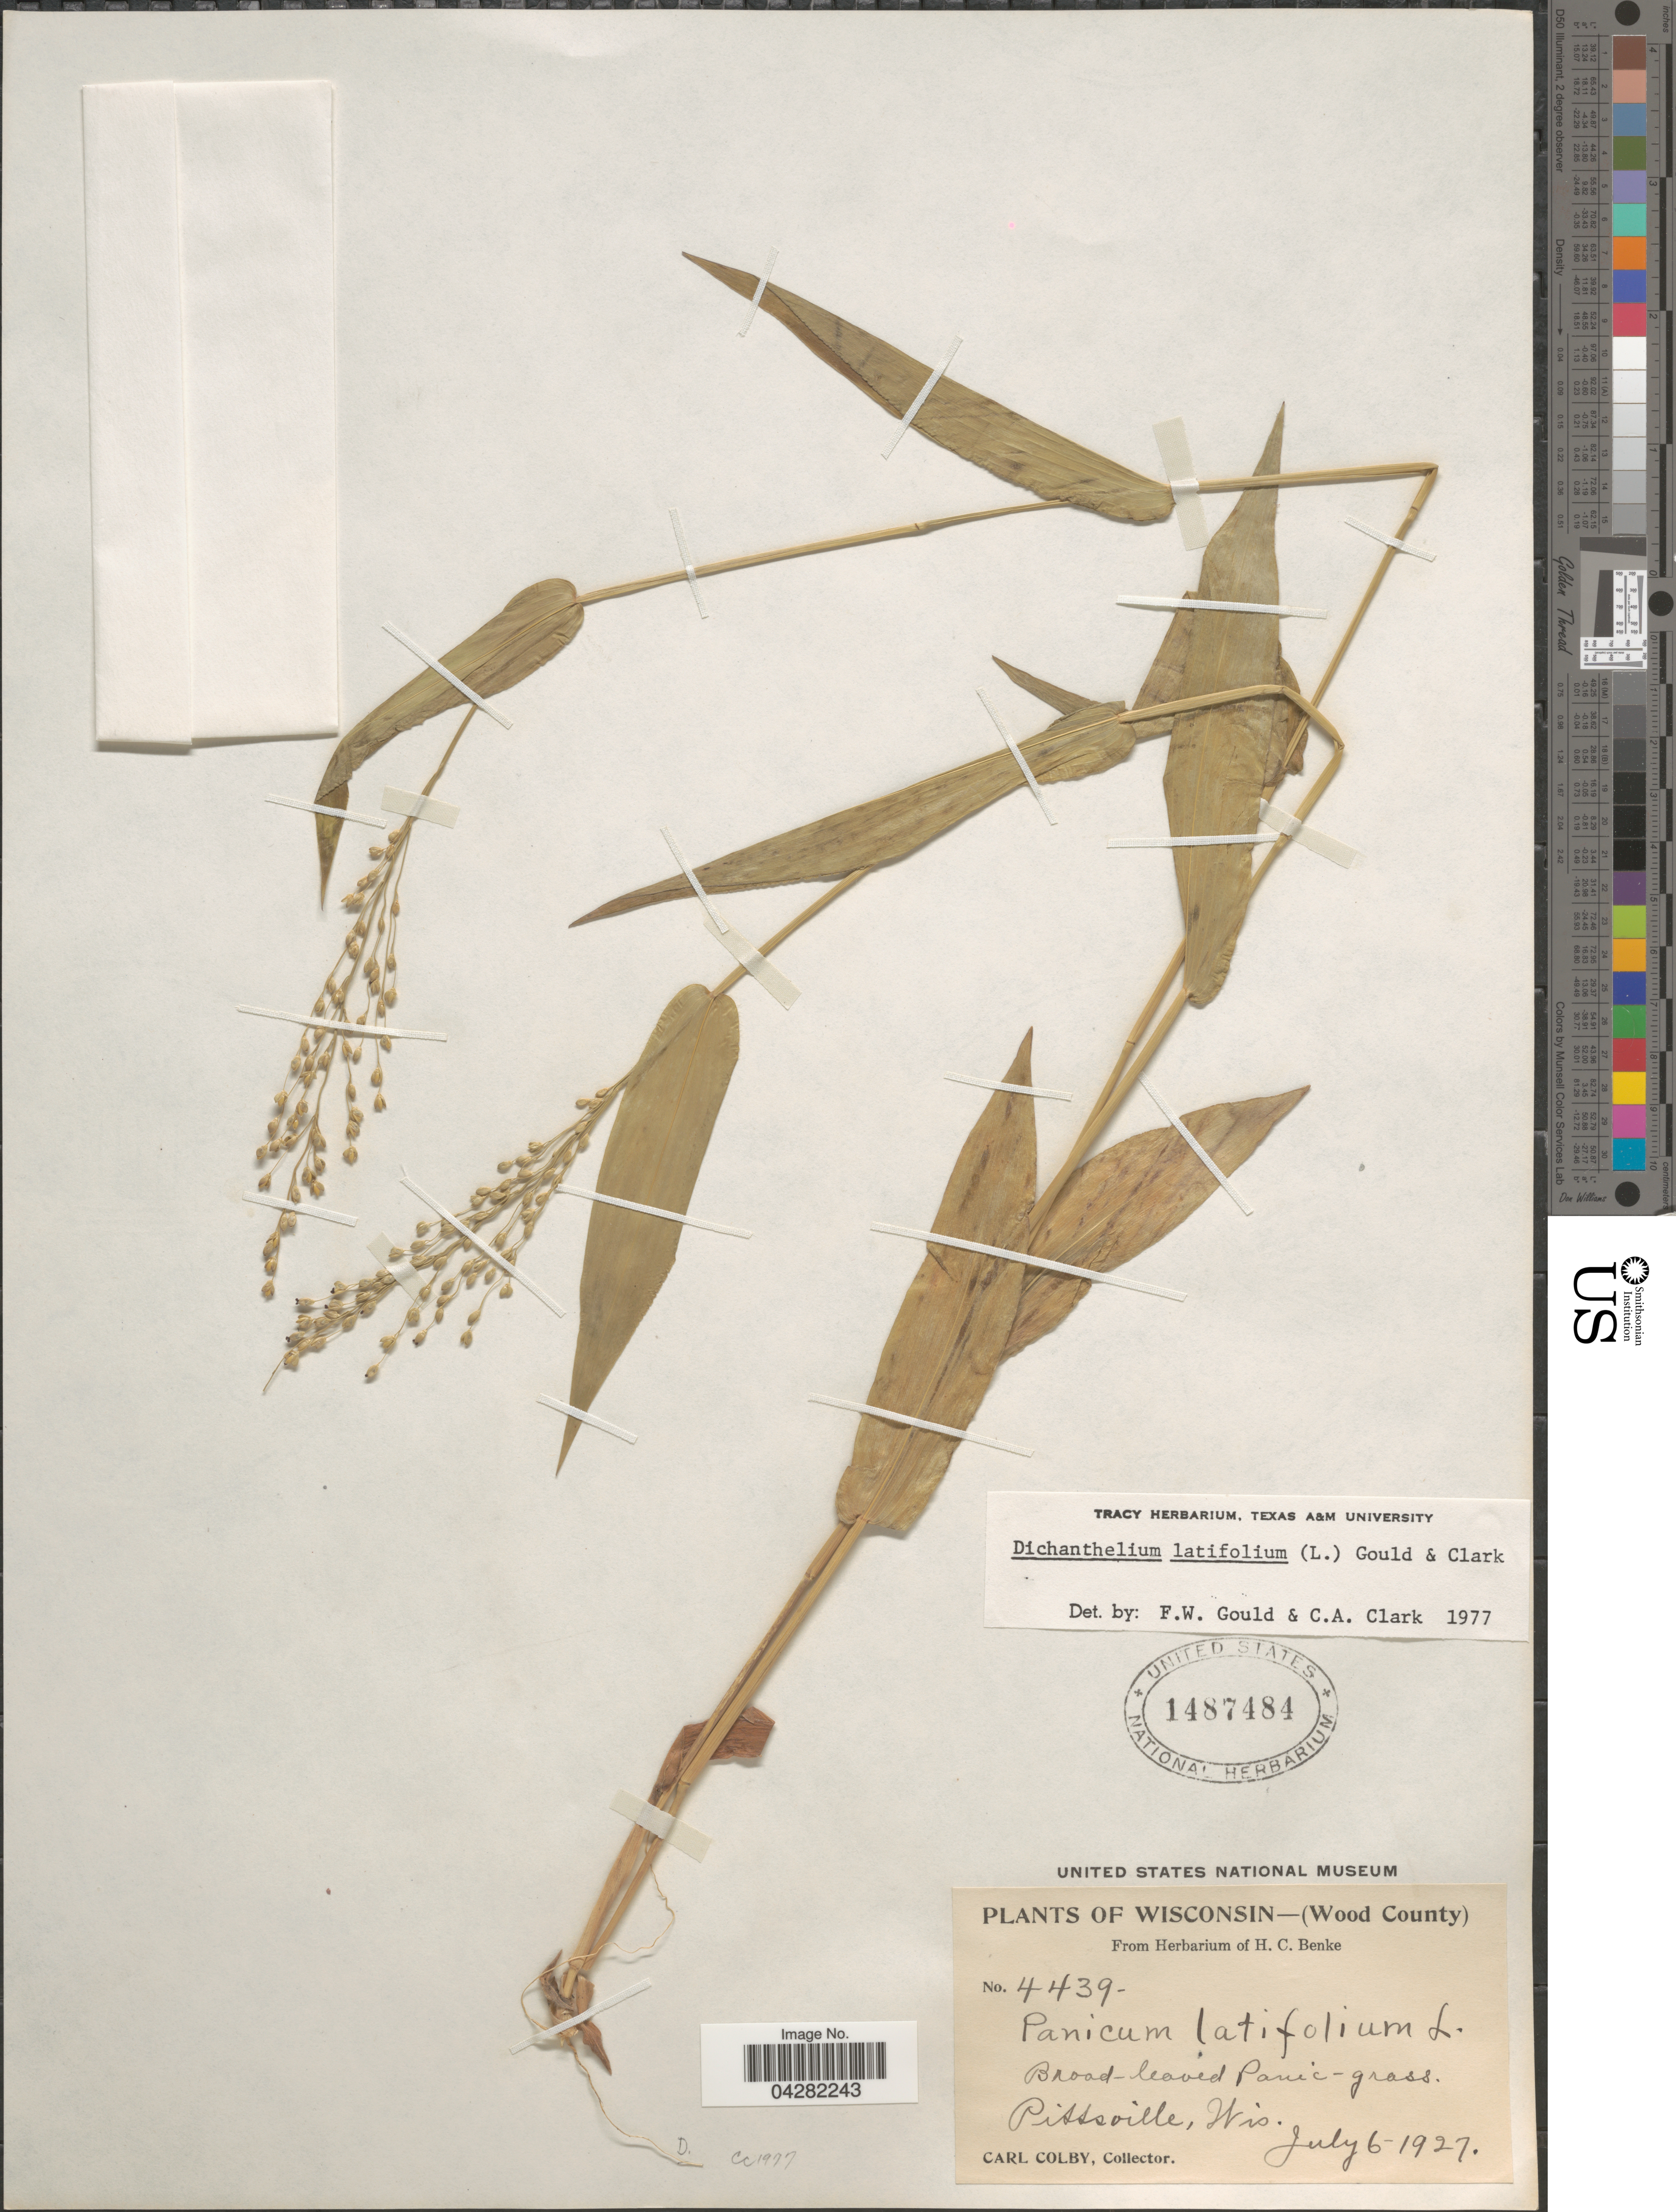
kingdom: Plantae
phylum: Tracheophyta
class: Liliopsida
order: Poales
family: Poaceae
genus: Dichanthelium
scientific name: Dichanthelium laxiflorum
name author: (Lam.) Gould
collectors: C. Colby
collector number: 4439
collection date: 1927-07-06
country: United States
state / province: Wisconsin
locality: (Wood County). Pittsville.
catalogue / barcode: US 1487484